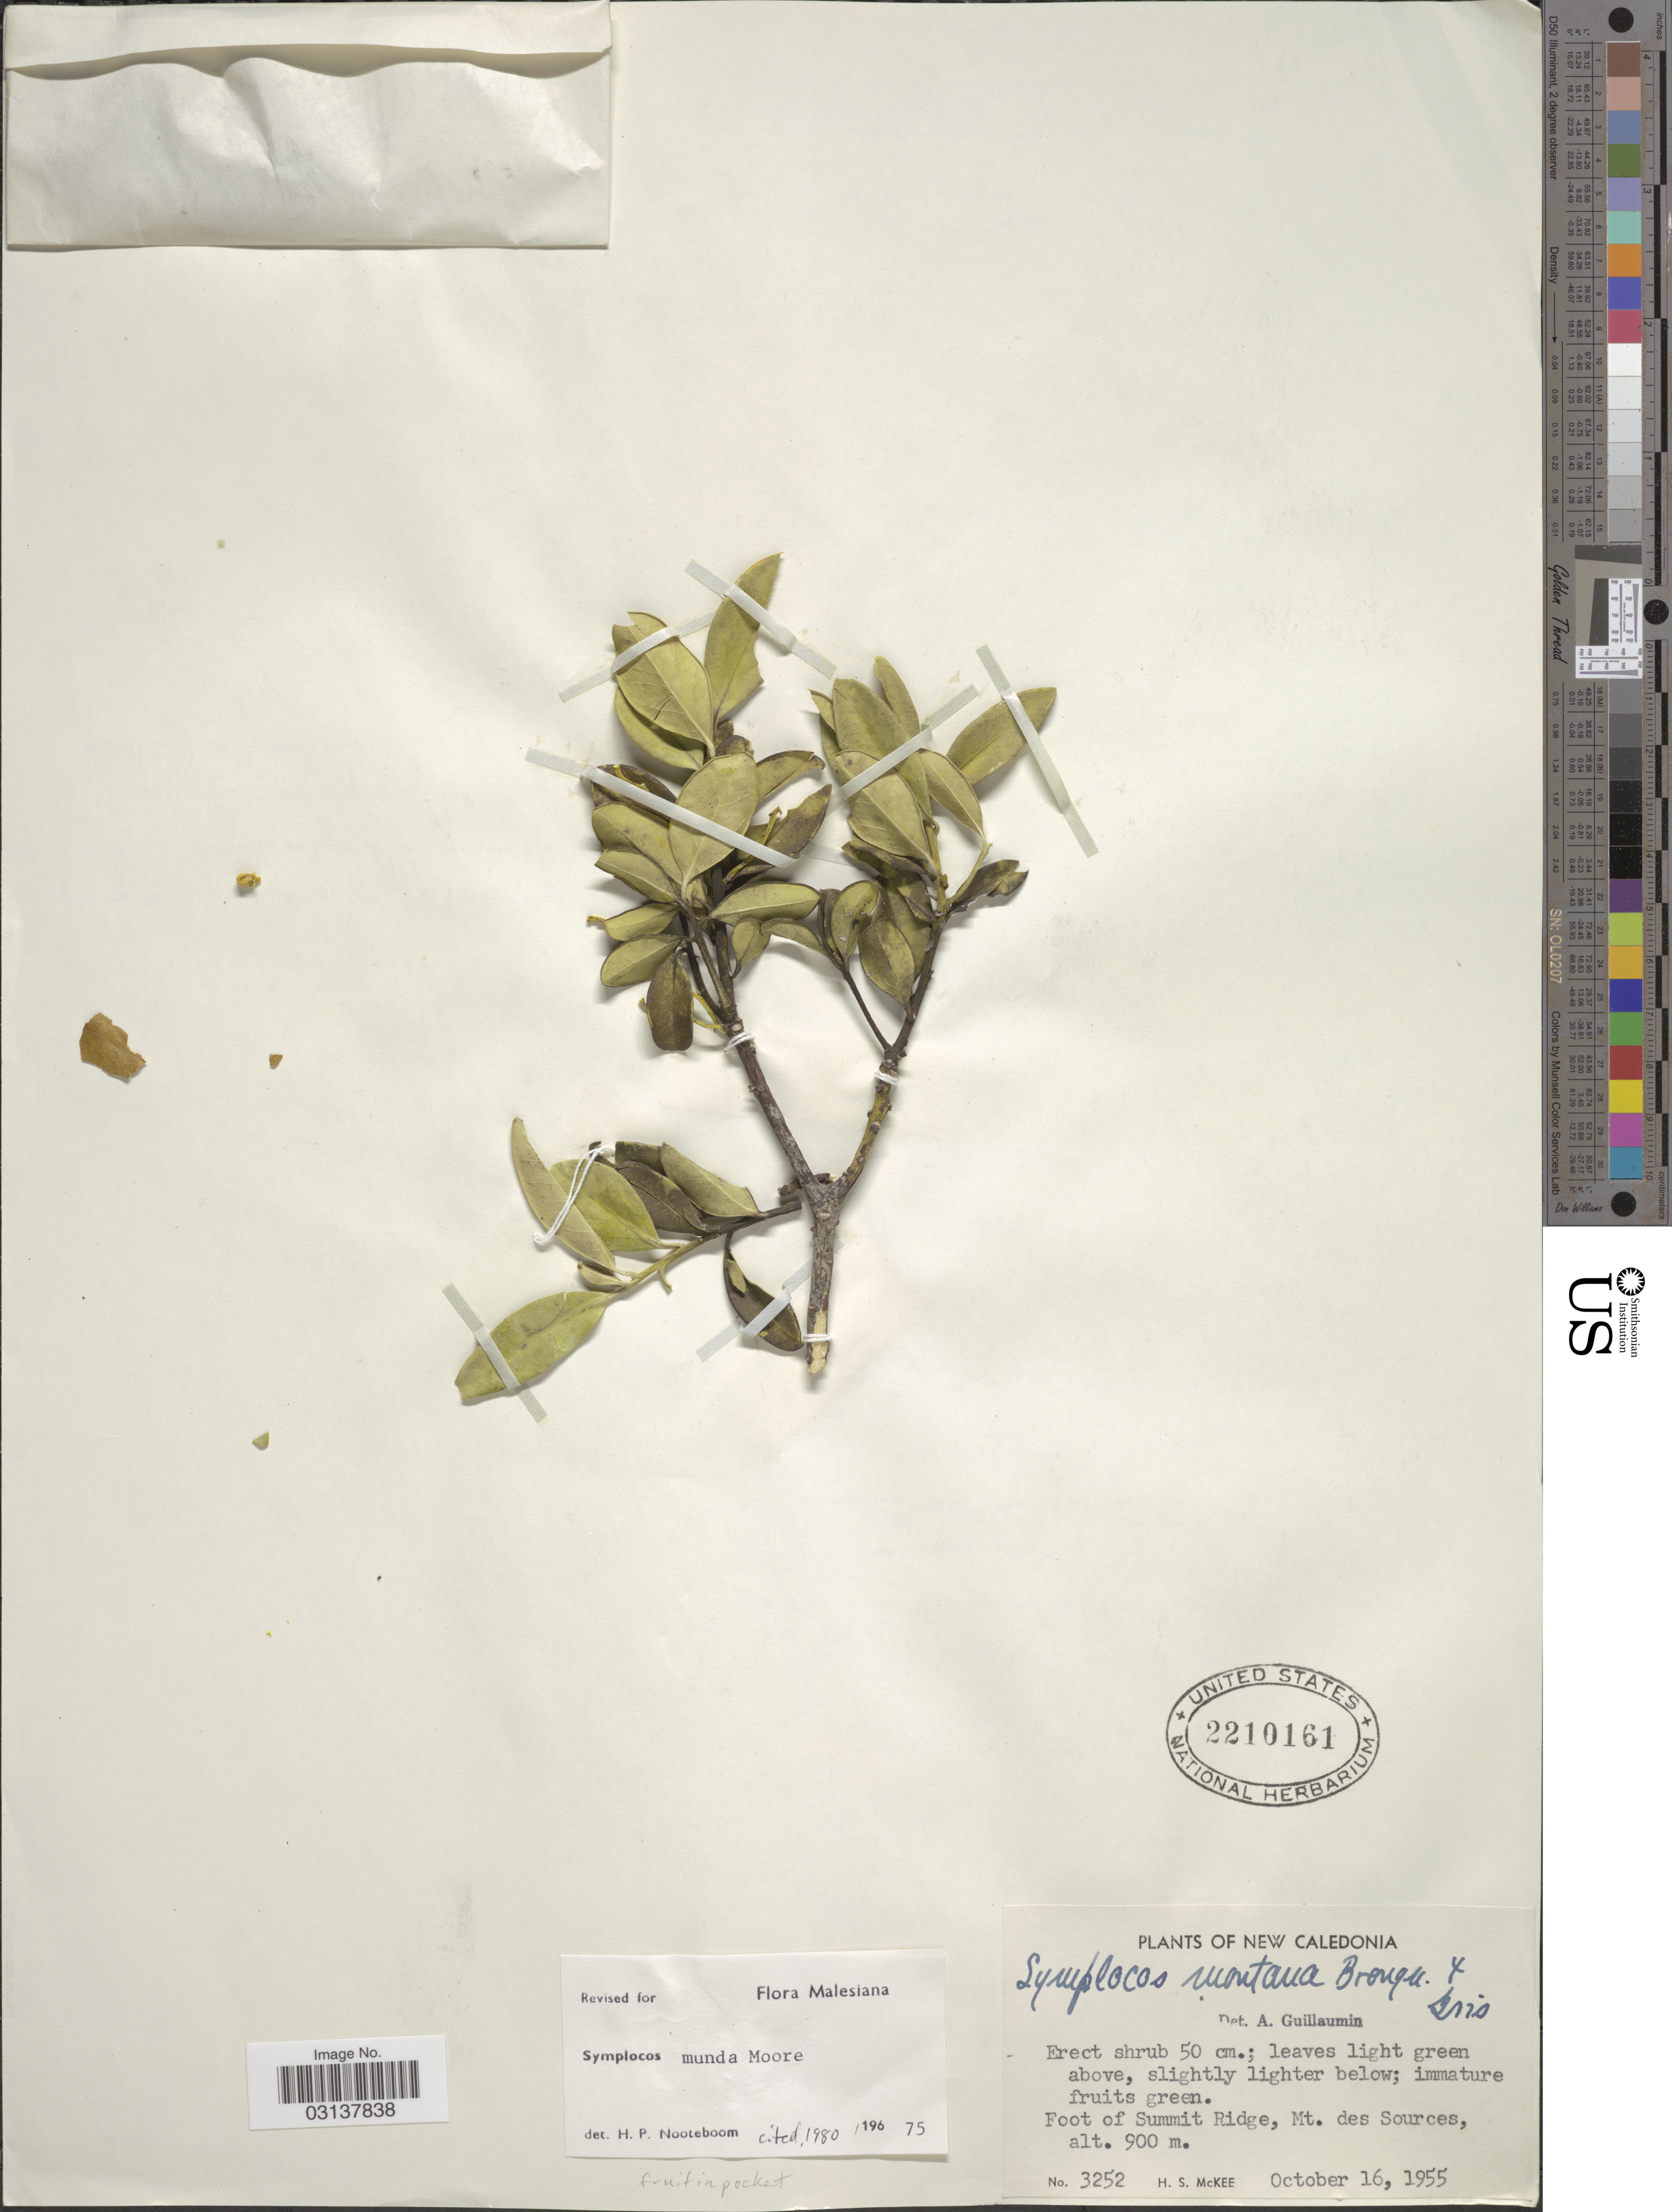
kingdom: Plantae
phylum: Tracheophyta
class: Magnoliopsida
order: Ericales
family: Symplocaceae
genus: Symplocos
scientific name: Symplocos munda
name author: S. Moore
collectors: H. S. McKee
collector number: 3252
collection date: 1955-10-16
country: New Caledonia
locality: Foot of Summit Ridge, Mt. des Sources.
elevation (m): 900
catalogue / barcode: US 2210161